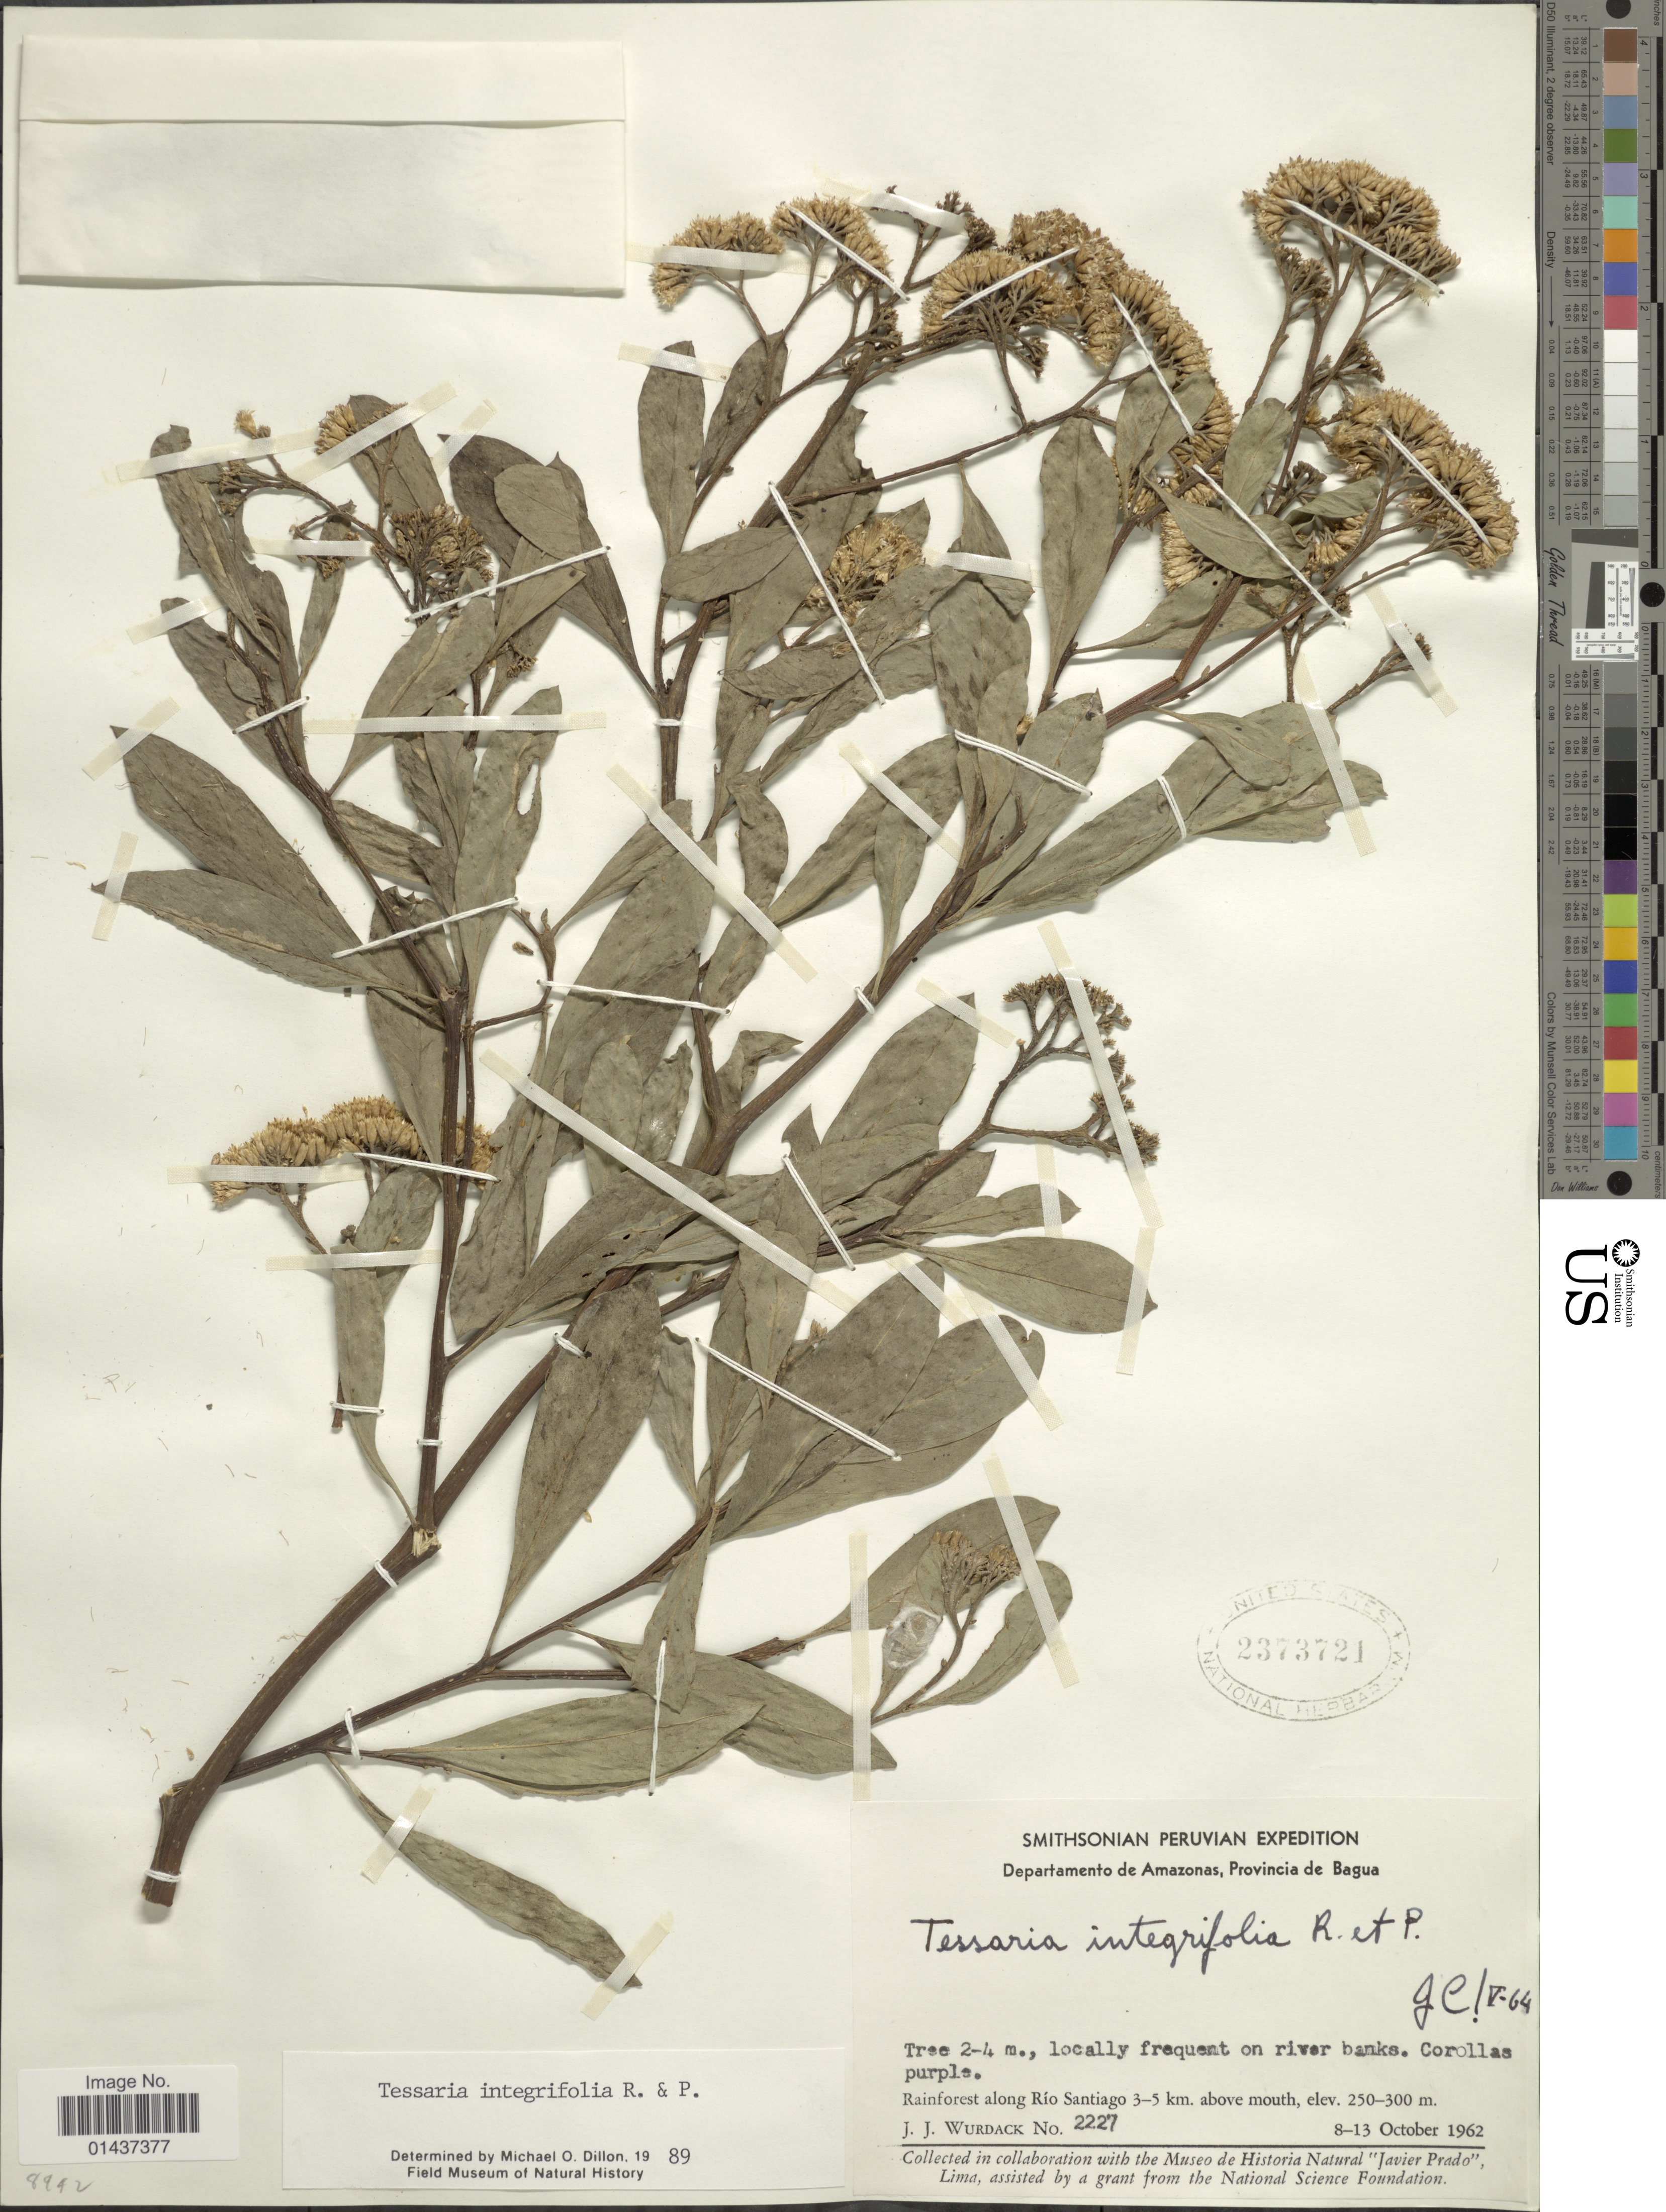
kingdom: Plantae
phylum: Tracheophyta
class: Magnoliopsida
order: Asterales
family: Asteraceae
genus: Tessaria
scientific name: Tessaria integrifolia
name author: Ruiz & Pav.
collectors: J. J. Wurdack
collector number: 2227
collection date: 1962-10-08/1962-10-13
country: Peru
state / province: Amazonas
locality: Departamento de Amazonas, Provincia de Bagua, Rainforest along Río Santiago 3-5 km. above mouth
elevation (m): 250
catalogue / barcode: US 2373721